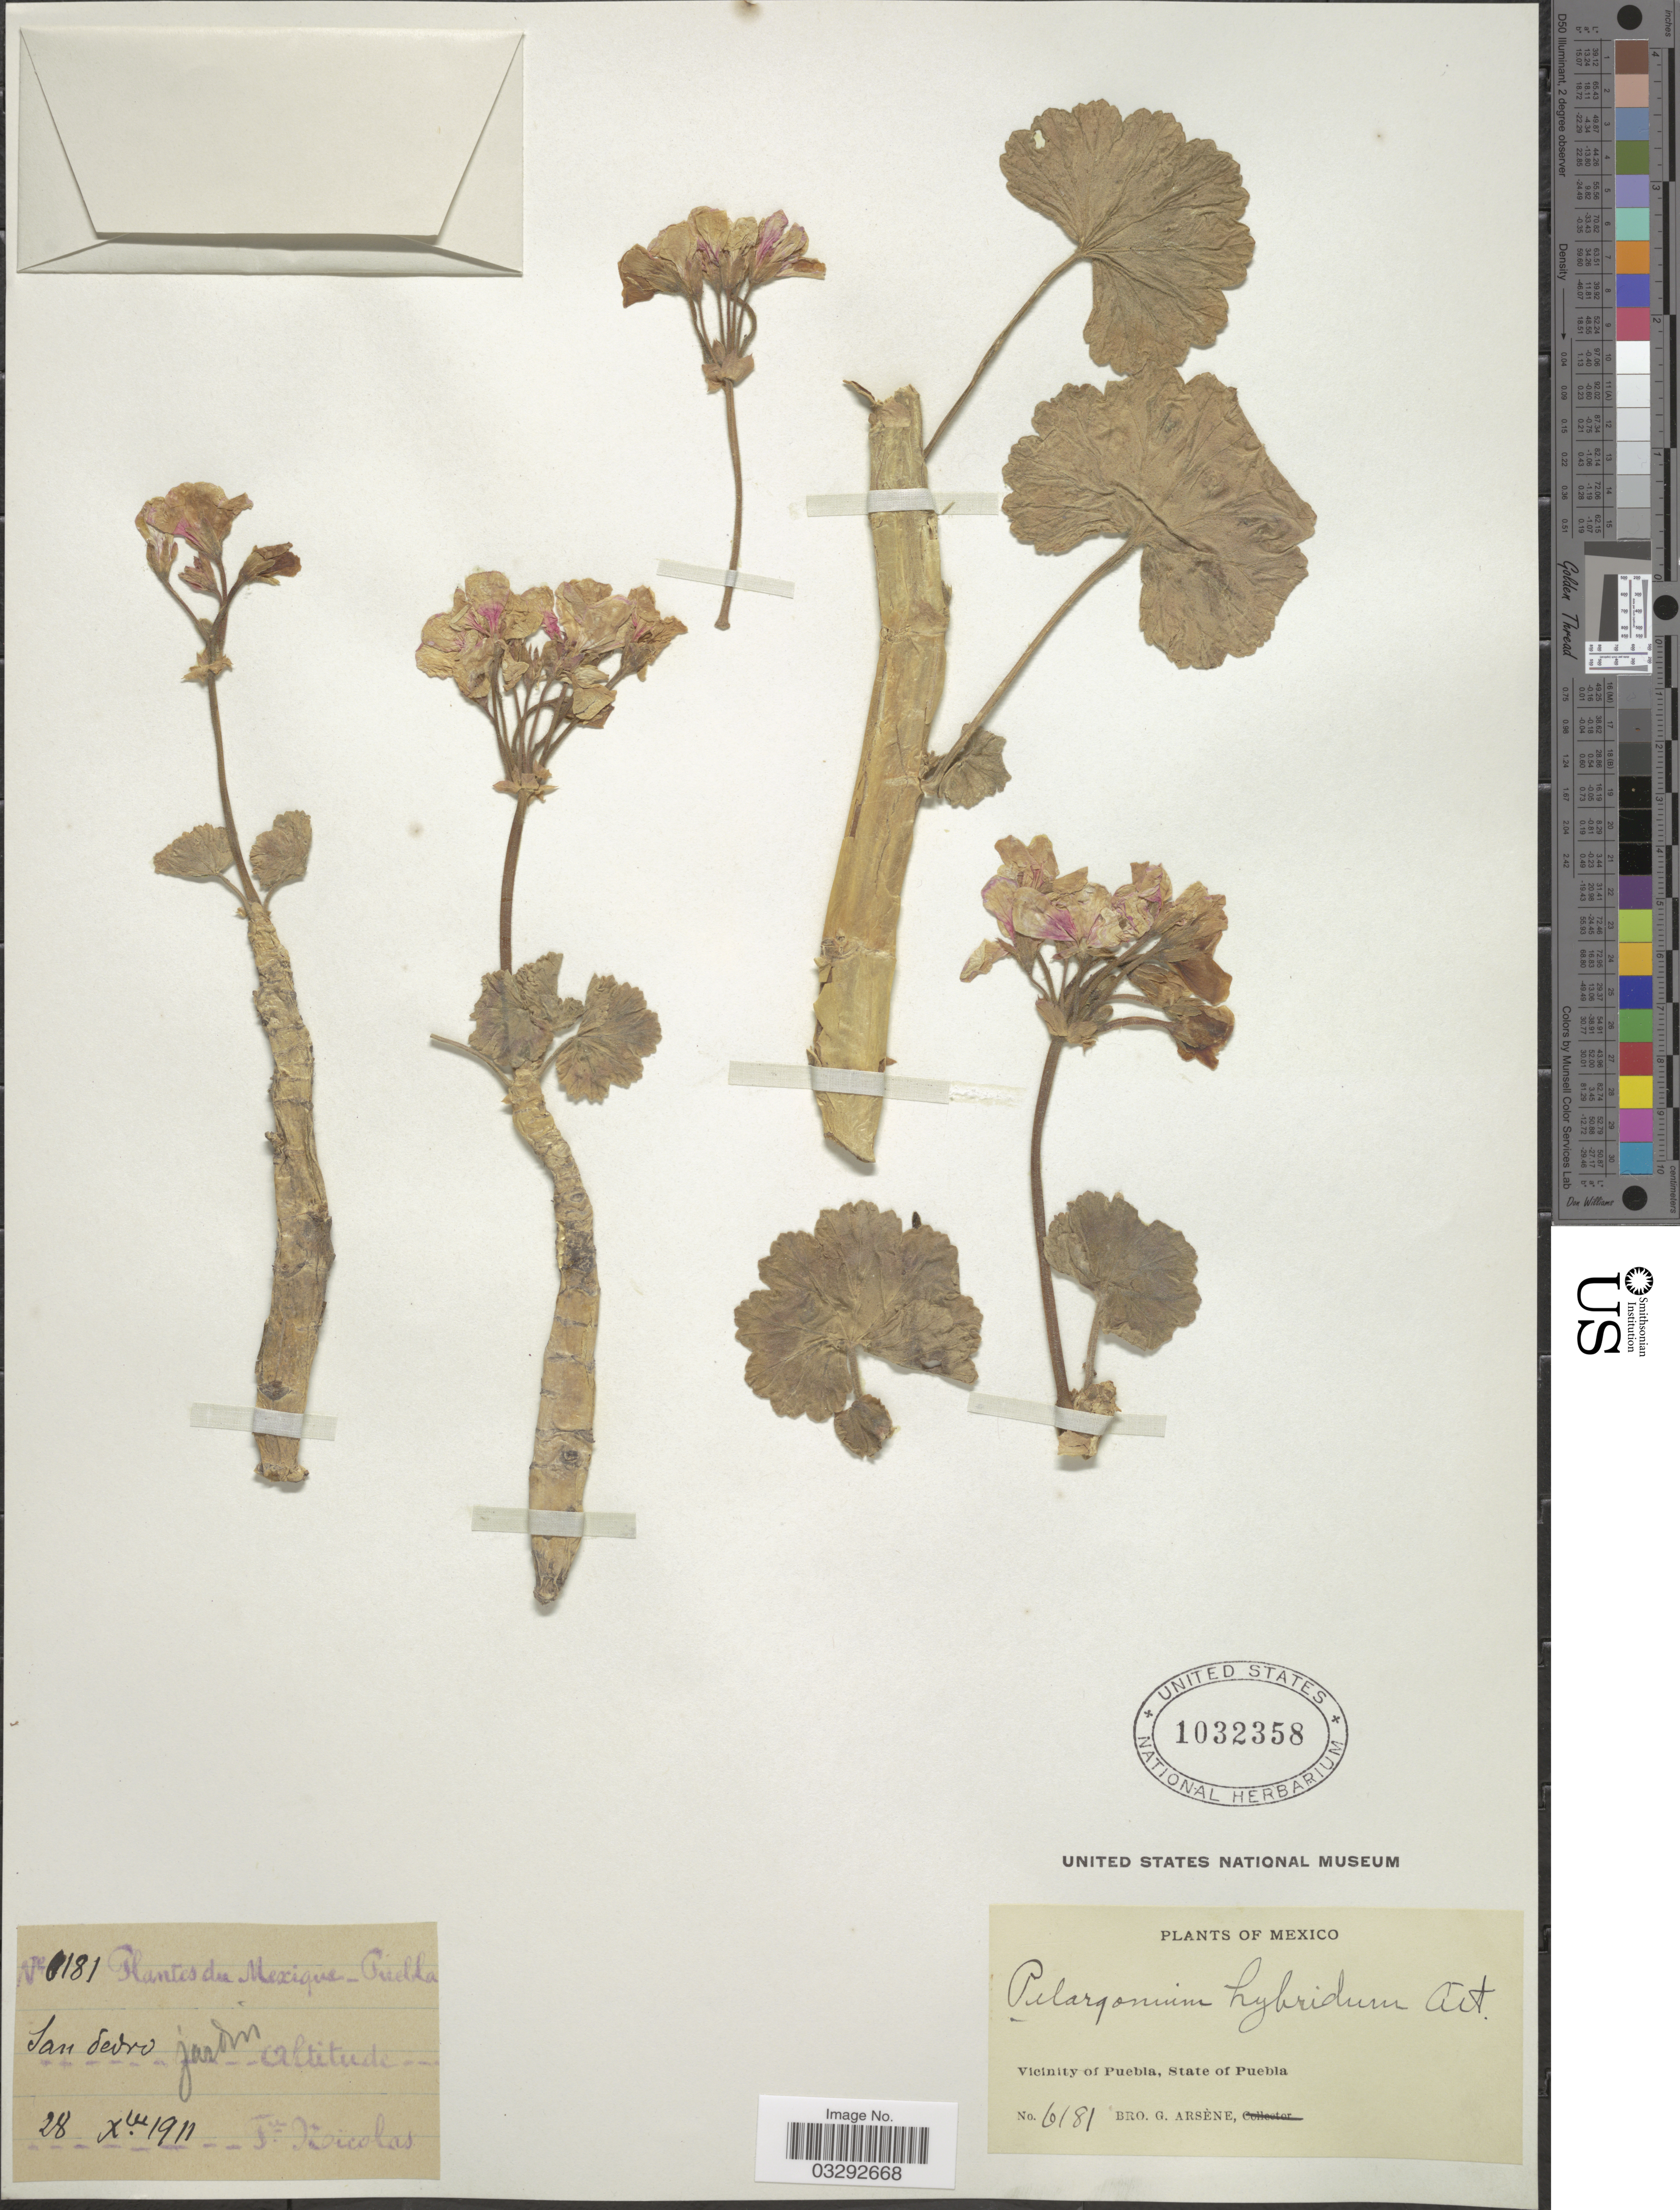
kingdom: Plantae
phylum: Tracheophyta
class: Magnoliopsida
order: Geraniales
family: Geraniaceae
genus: Pelargonium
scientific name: Pelargonium 'Maverick Star'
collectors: Bro. Nicolas & Bro. G. Arsène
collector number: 6181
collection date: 1911-10-28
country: Mexico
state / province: Puebla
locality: San Pedro, jardin. Vicinity of Puebla.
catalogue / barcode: US 1032358